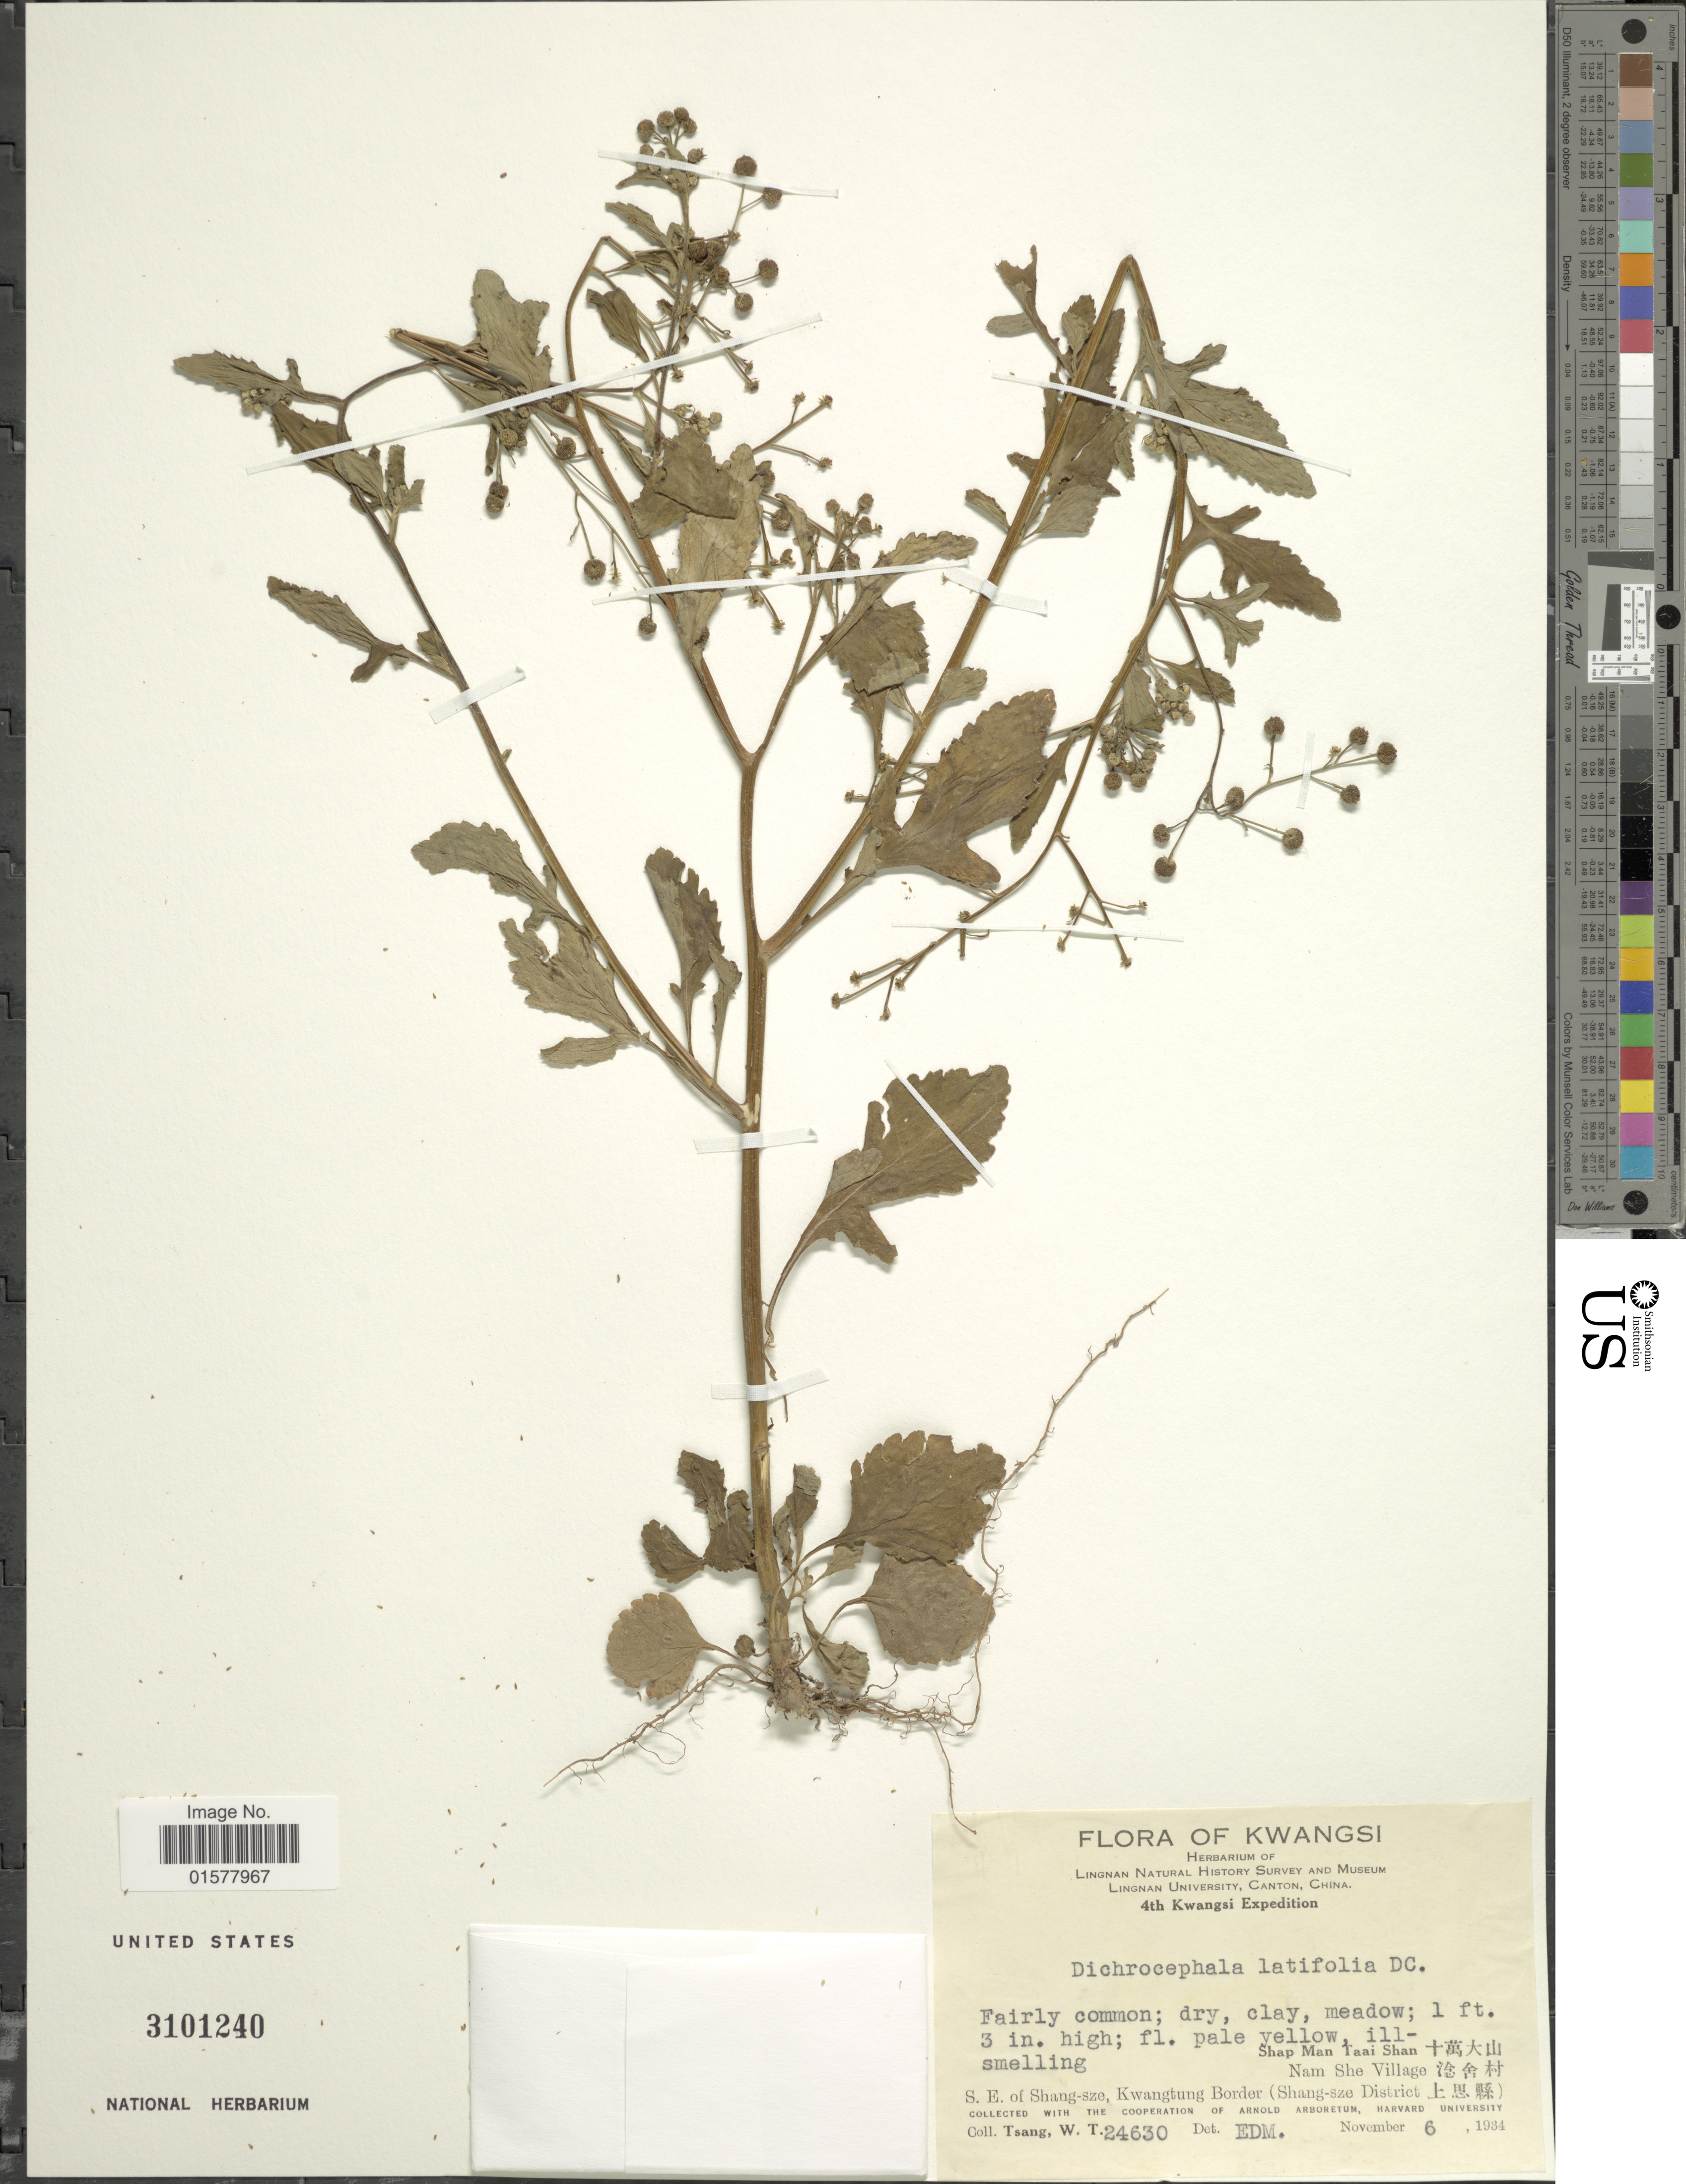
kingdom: Plantae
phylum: Tracheophyta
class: Magnoliopsida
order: Asterales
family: Asteraceae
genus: Dichrocephala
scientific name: Dichrocephala integrifolia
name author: (L. f.) Kuntze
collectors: W. T. Tsang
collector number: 24630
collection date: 1934-11-06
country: China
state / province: Guangxi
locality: Shap Man Taai Shan, Nam She Village, S. E. of Shang-sze, Kwangtung Border (Shang-sze District)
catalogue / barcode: US 3101240